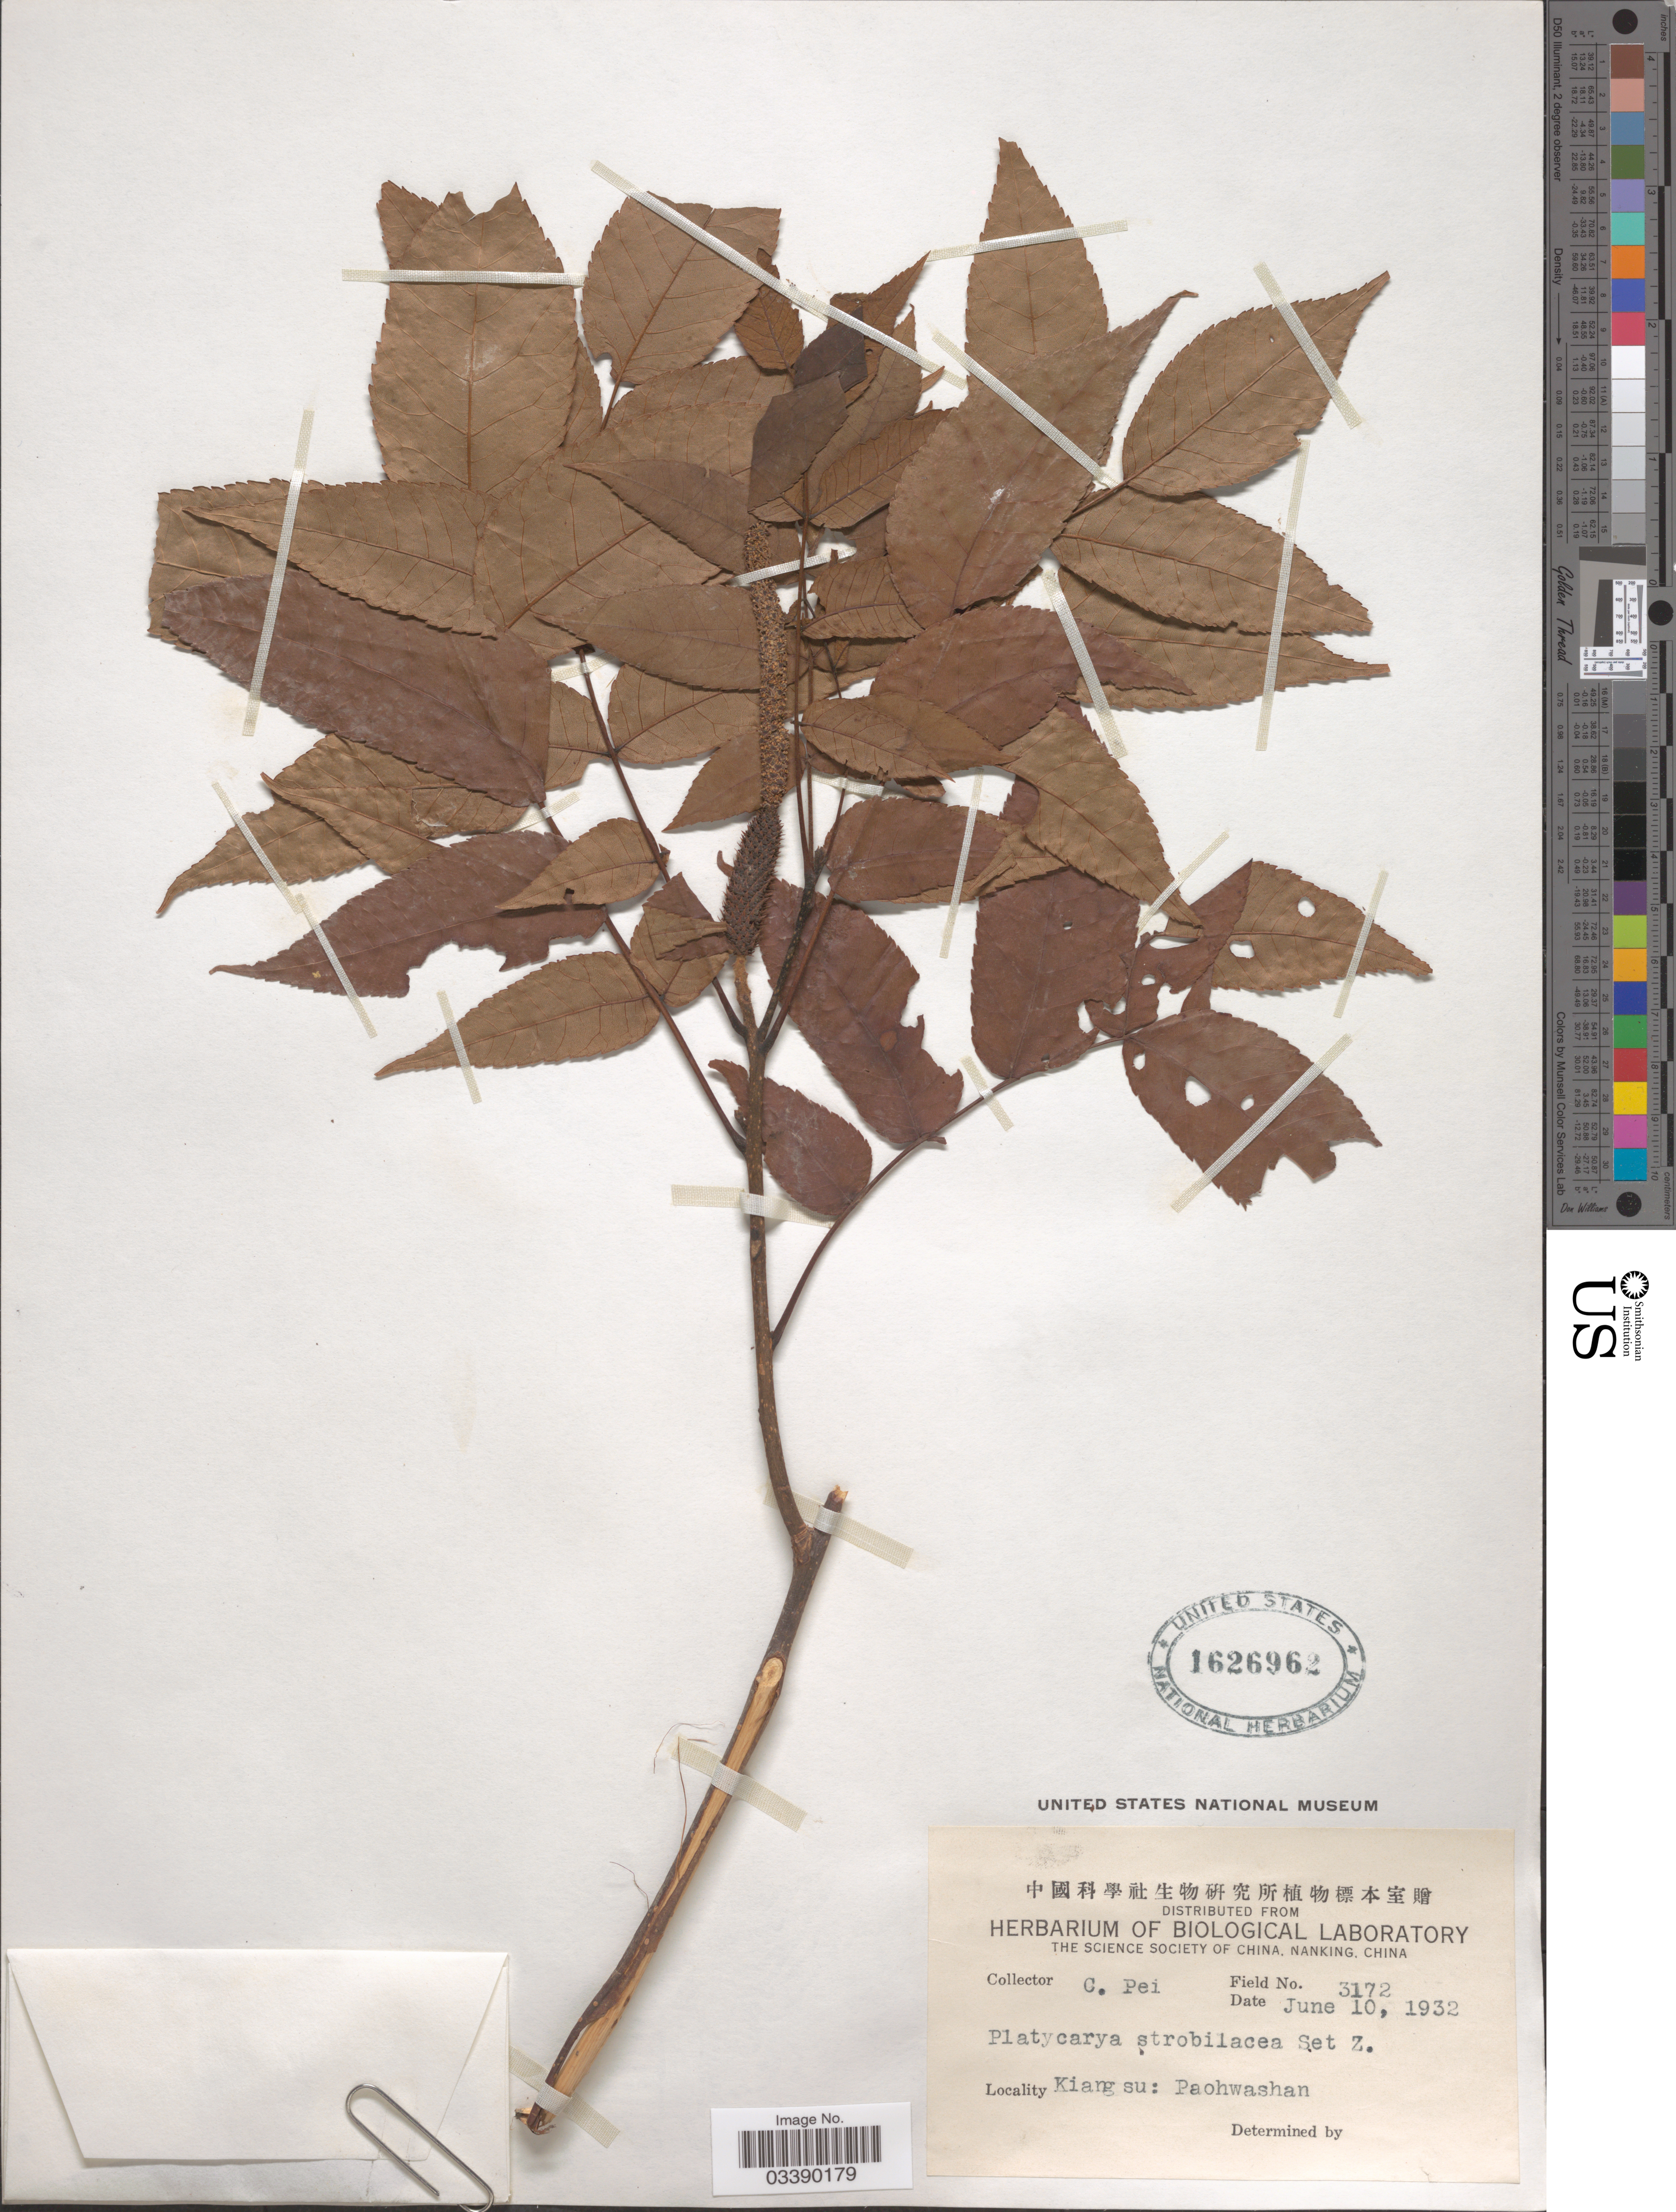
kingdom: Plantae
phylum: Tracheophyta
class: Magnoliopsida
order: Fagales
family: Juglandaceae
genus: Platycarya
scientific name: Platycarya strobilacea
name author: Siebold & Zucc.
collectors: C. P'ei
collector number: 3172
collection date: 1932-06-10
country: China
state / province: Jiangsu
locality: Kiangsu: Paohwashan.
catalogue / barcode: US 1626962